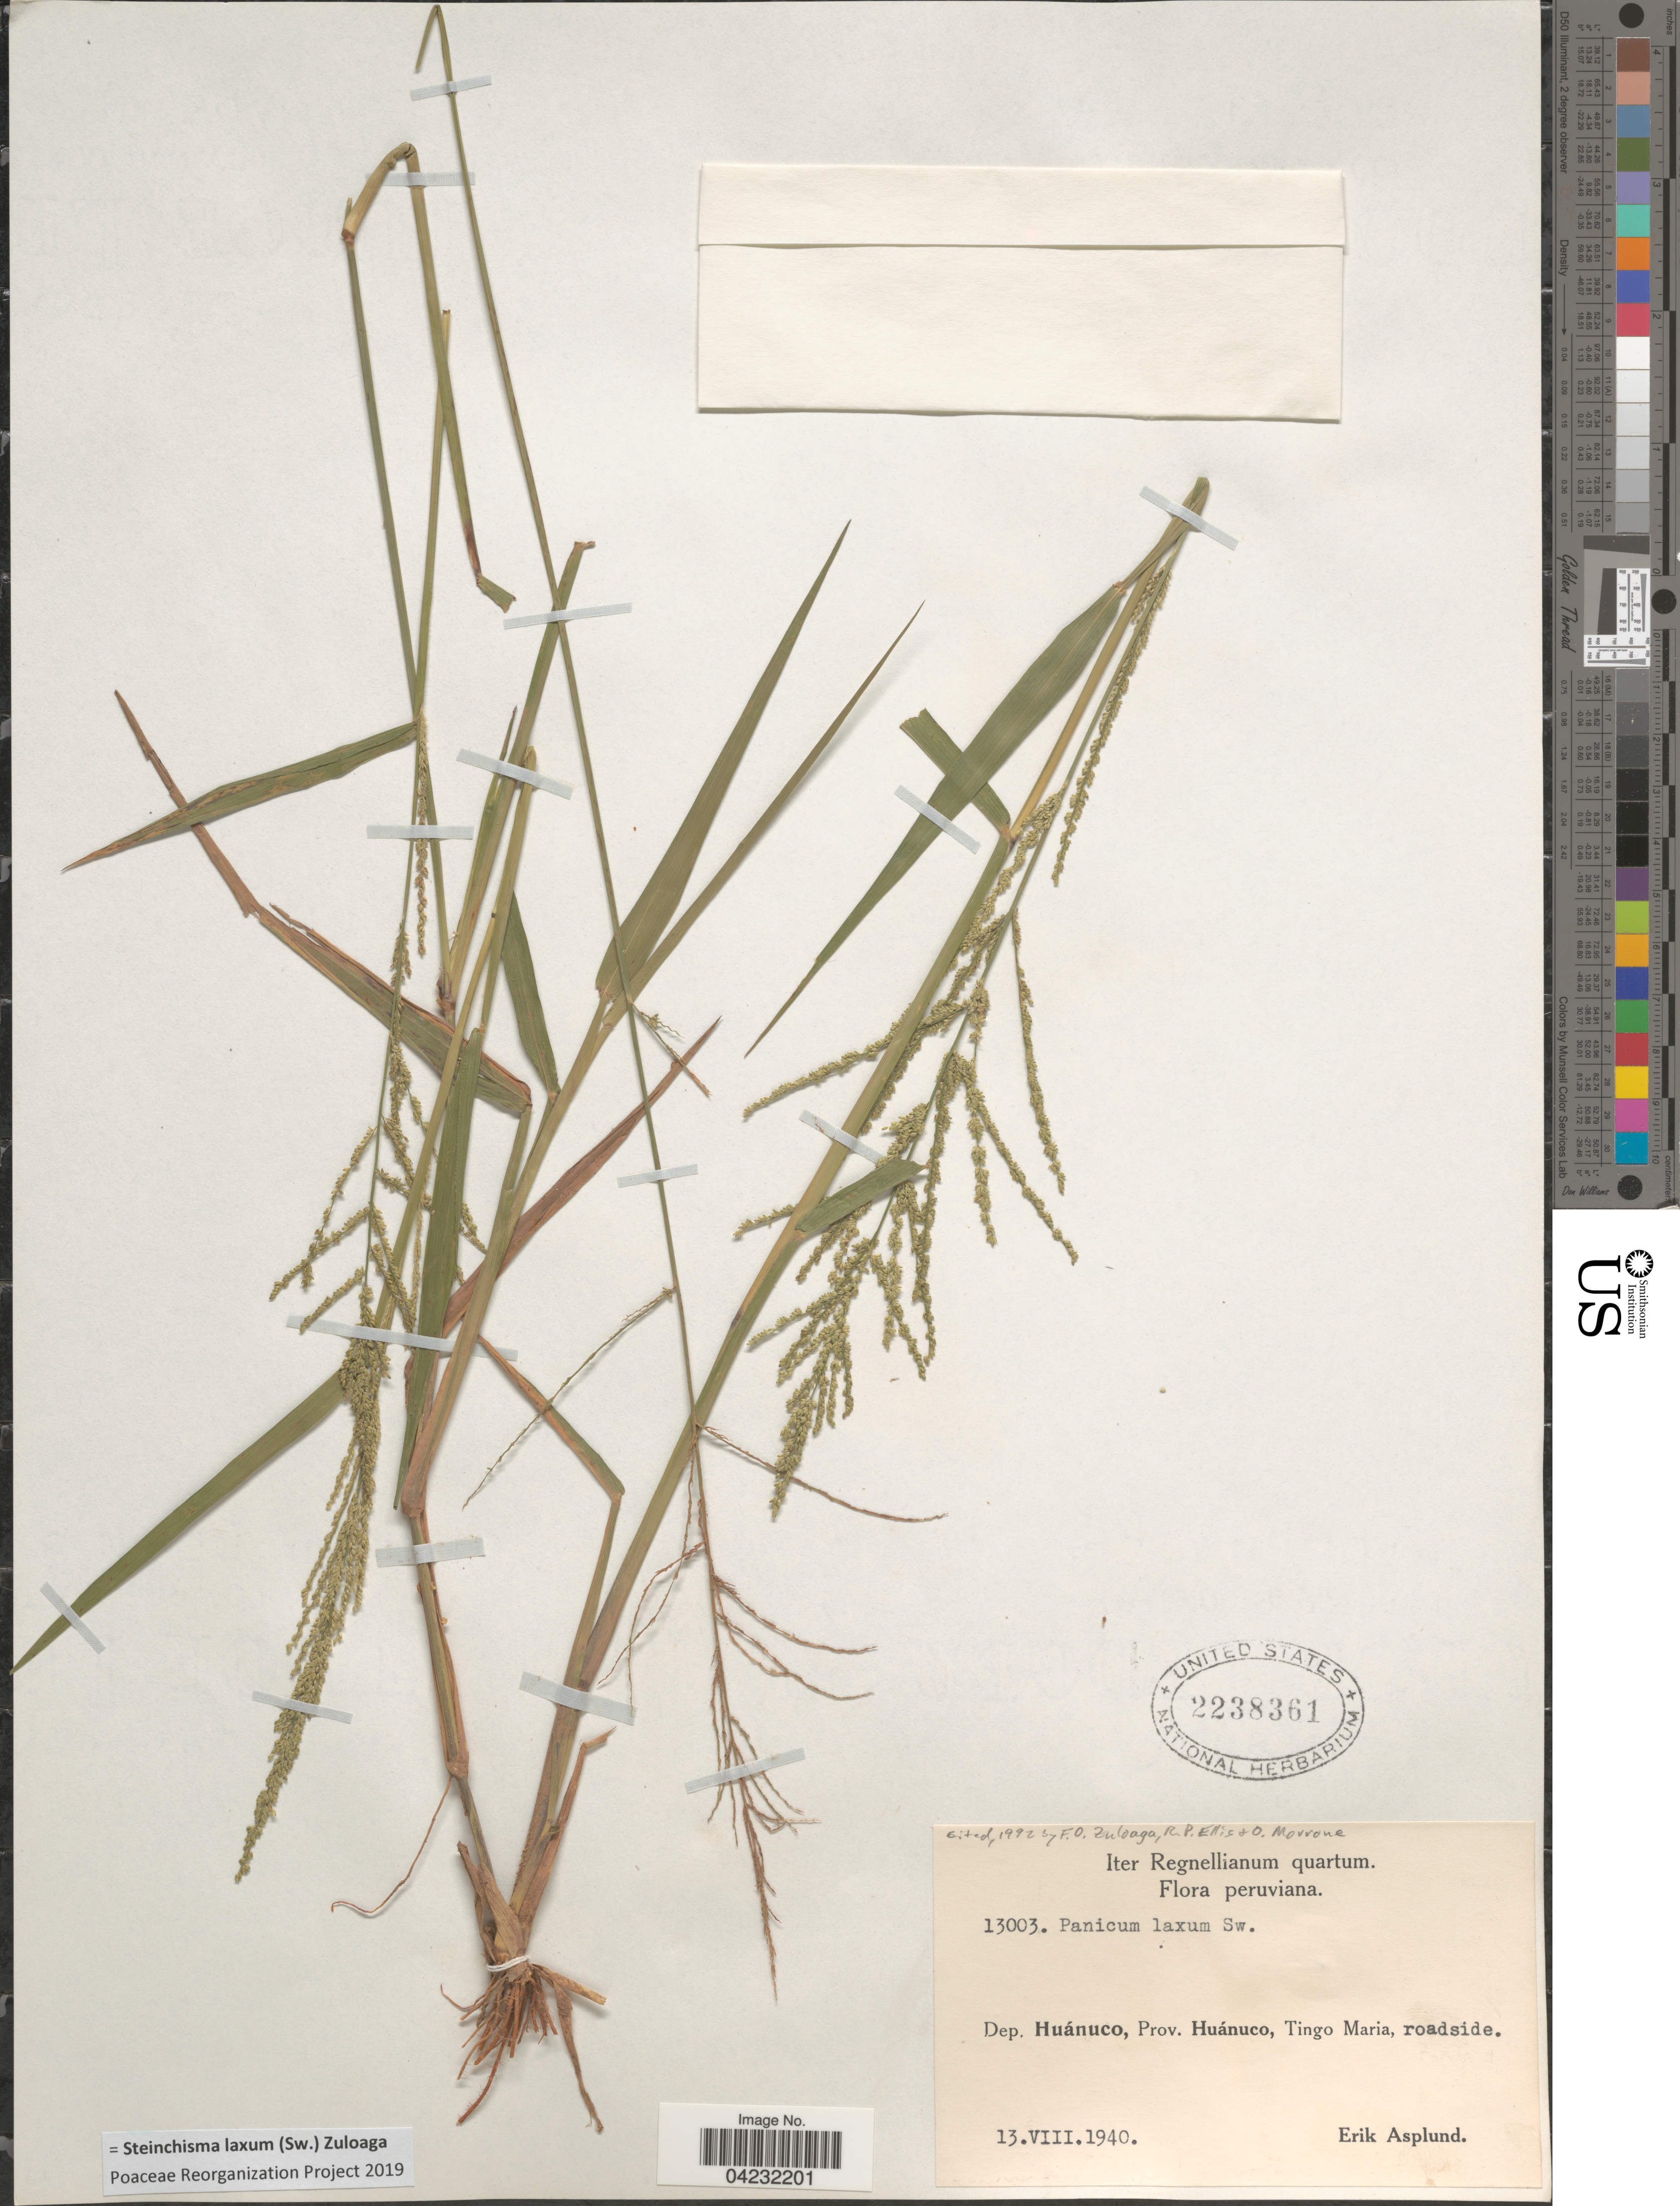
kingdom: Plantae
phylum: Tracheophyta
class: Liliopsida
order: Poales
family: Poaceae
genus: Steinchisma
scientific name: Steinchisma laxum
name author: (Sw.) Zuloaga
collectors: E. Asplund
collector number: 13003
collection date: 1940-08-13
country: Peru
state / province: Huánuco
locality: Iter Regnellianum quartum. Dep. Huánuco, Tingo Maria, roadside.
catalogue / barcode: US 2238361